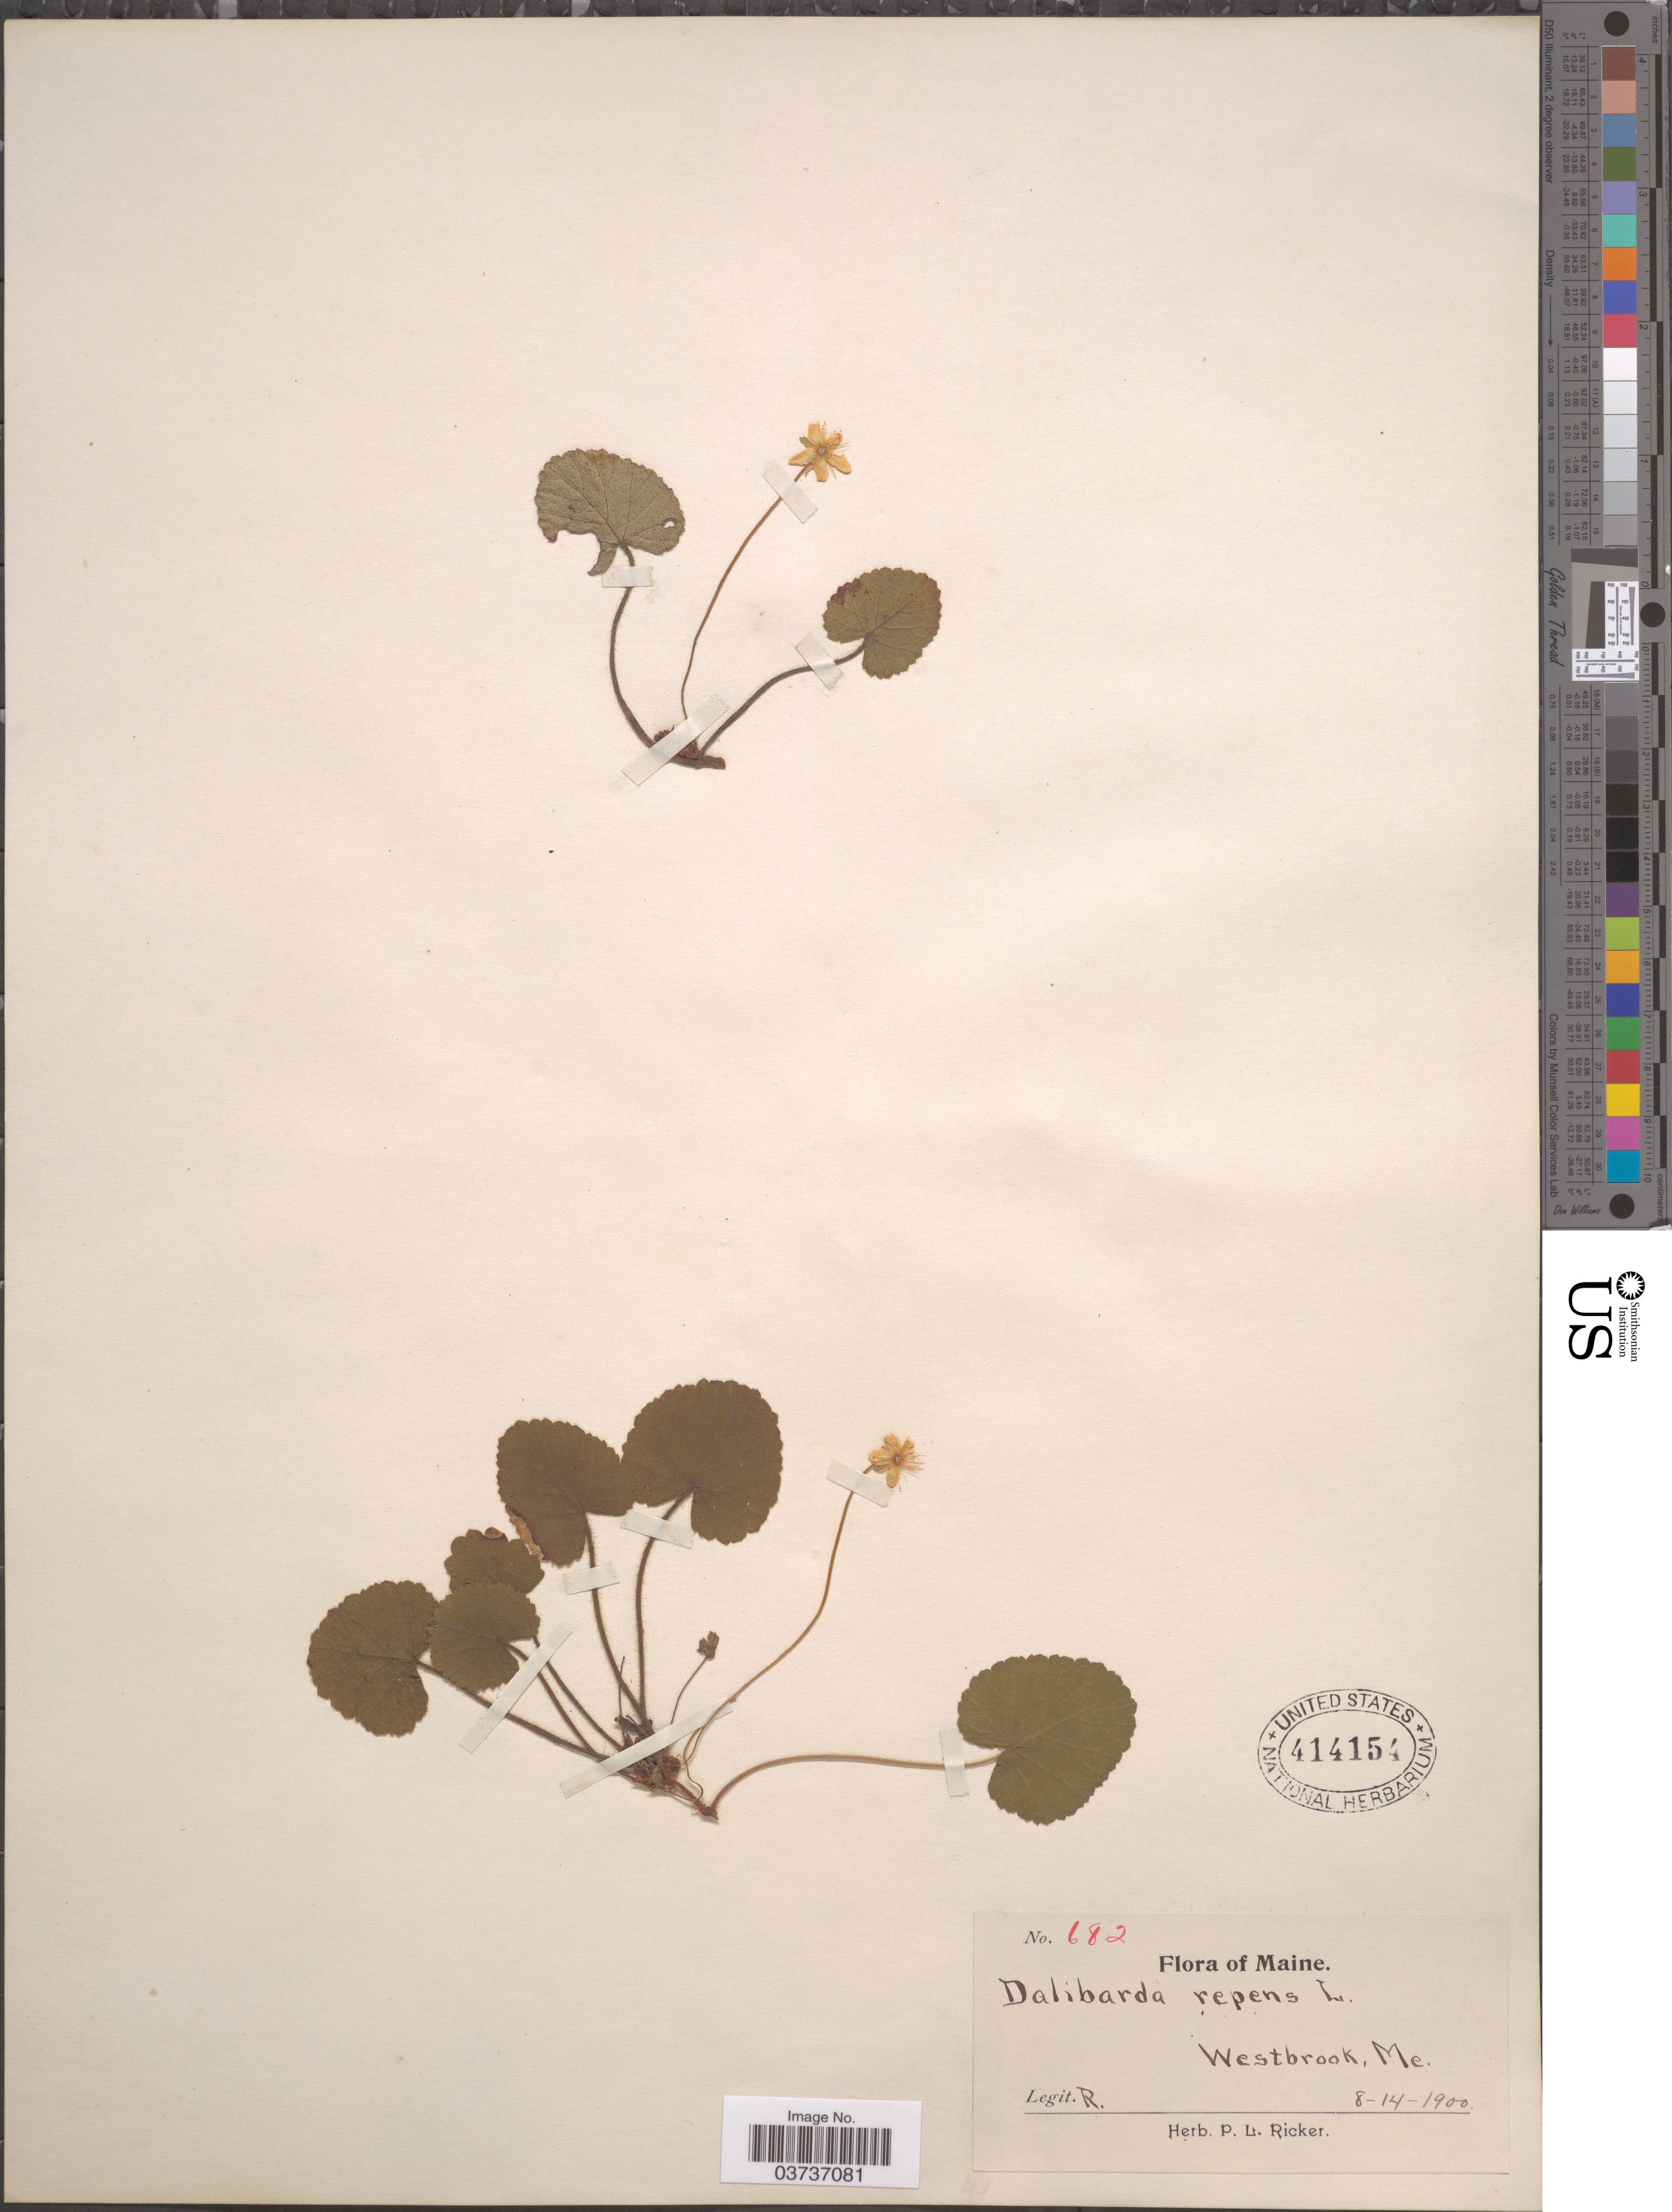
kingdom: Plantae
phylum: Tracheophyta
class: Magnoliopsida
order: Rosales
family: Rosaceae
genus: Dalibarda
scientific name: Dalibarda repens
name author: L.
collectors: P. Ricker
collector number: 682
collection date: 1900-08-14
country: United States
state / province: Maine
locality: Westbrook.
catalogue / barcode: US 414154